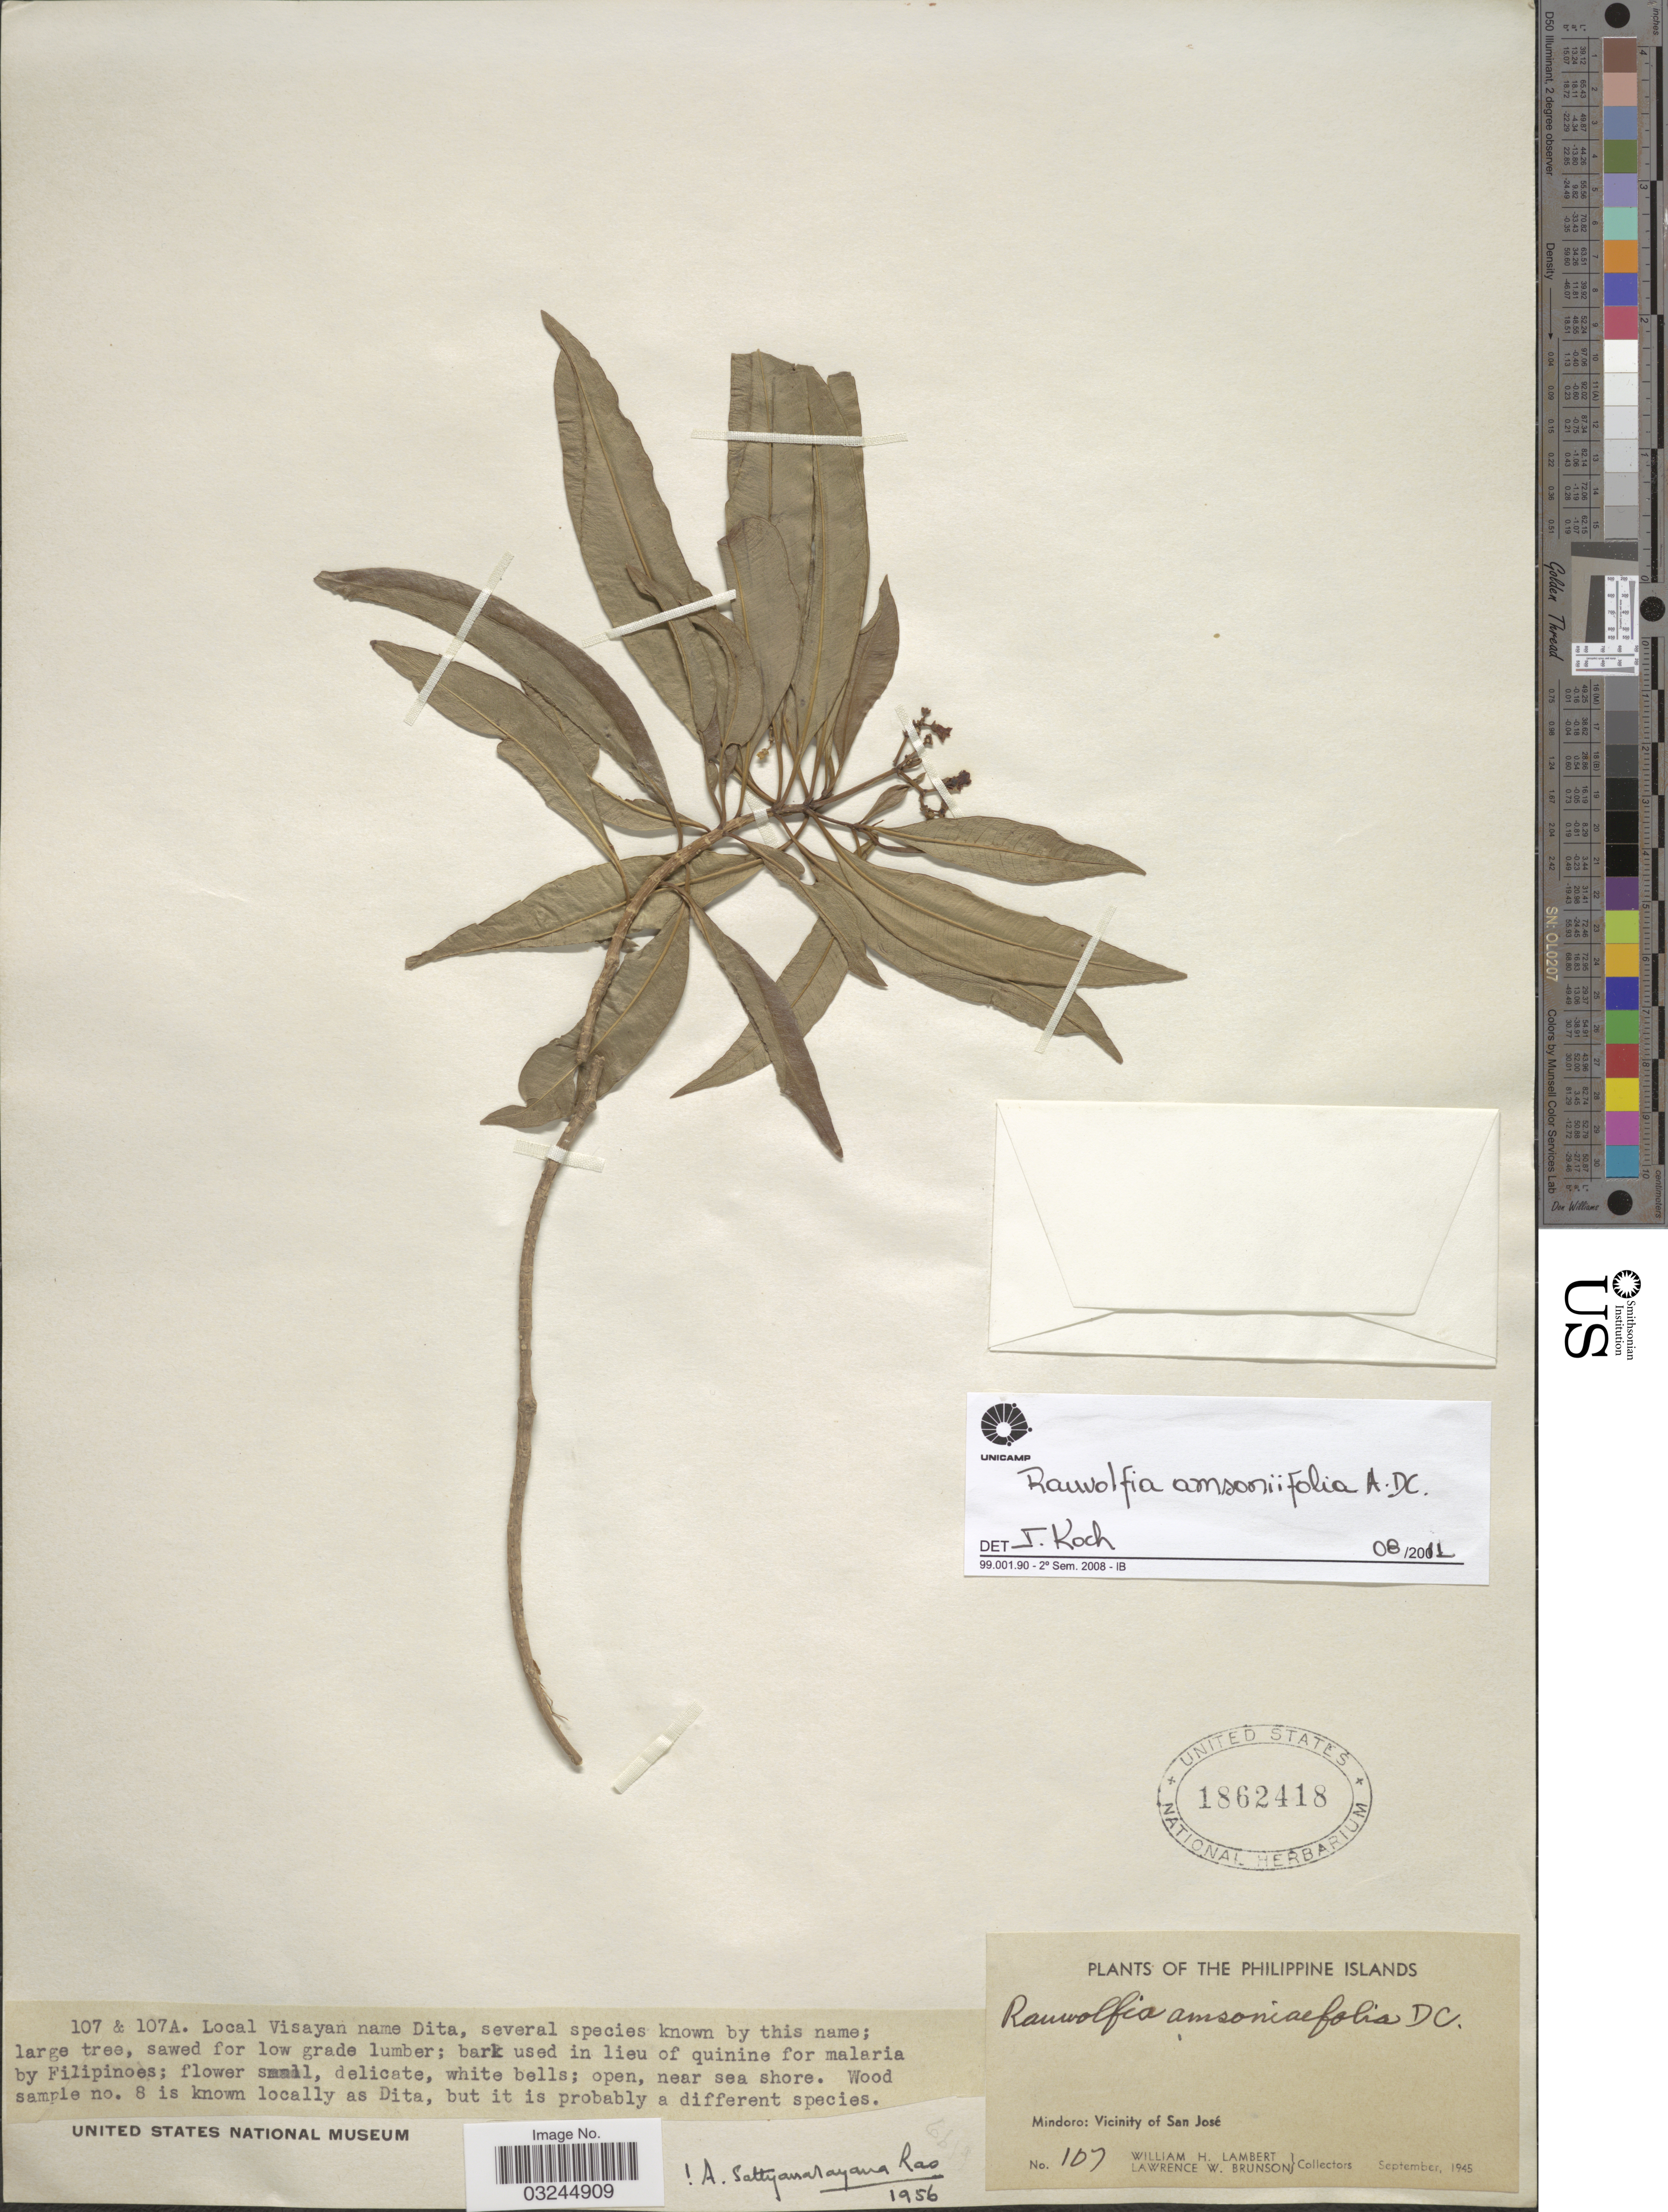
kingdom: Plantae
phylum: Tracheophyta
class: Magnoliopsida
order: Gentianales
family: Apocynaceae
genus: Rauvolfia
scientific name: Rauvolfia amsoniifolia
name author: A. DC.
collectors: W. Lambert & L. Brunson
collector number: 107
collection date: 1945-09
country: Philippines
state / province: Mimaropa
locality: Philippine Islands. Mindoro: Vicinity of San José.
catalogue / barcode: US 1862418